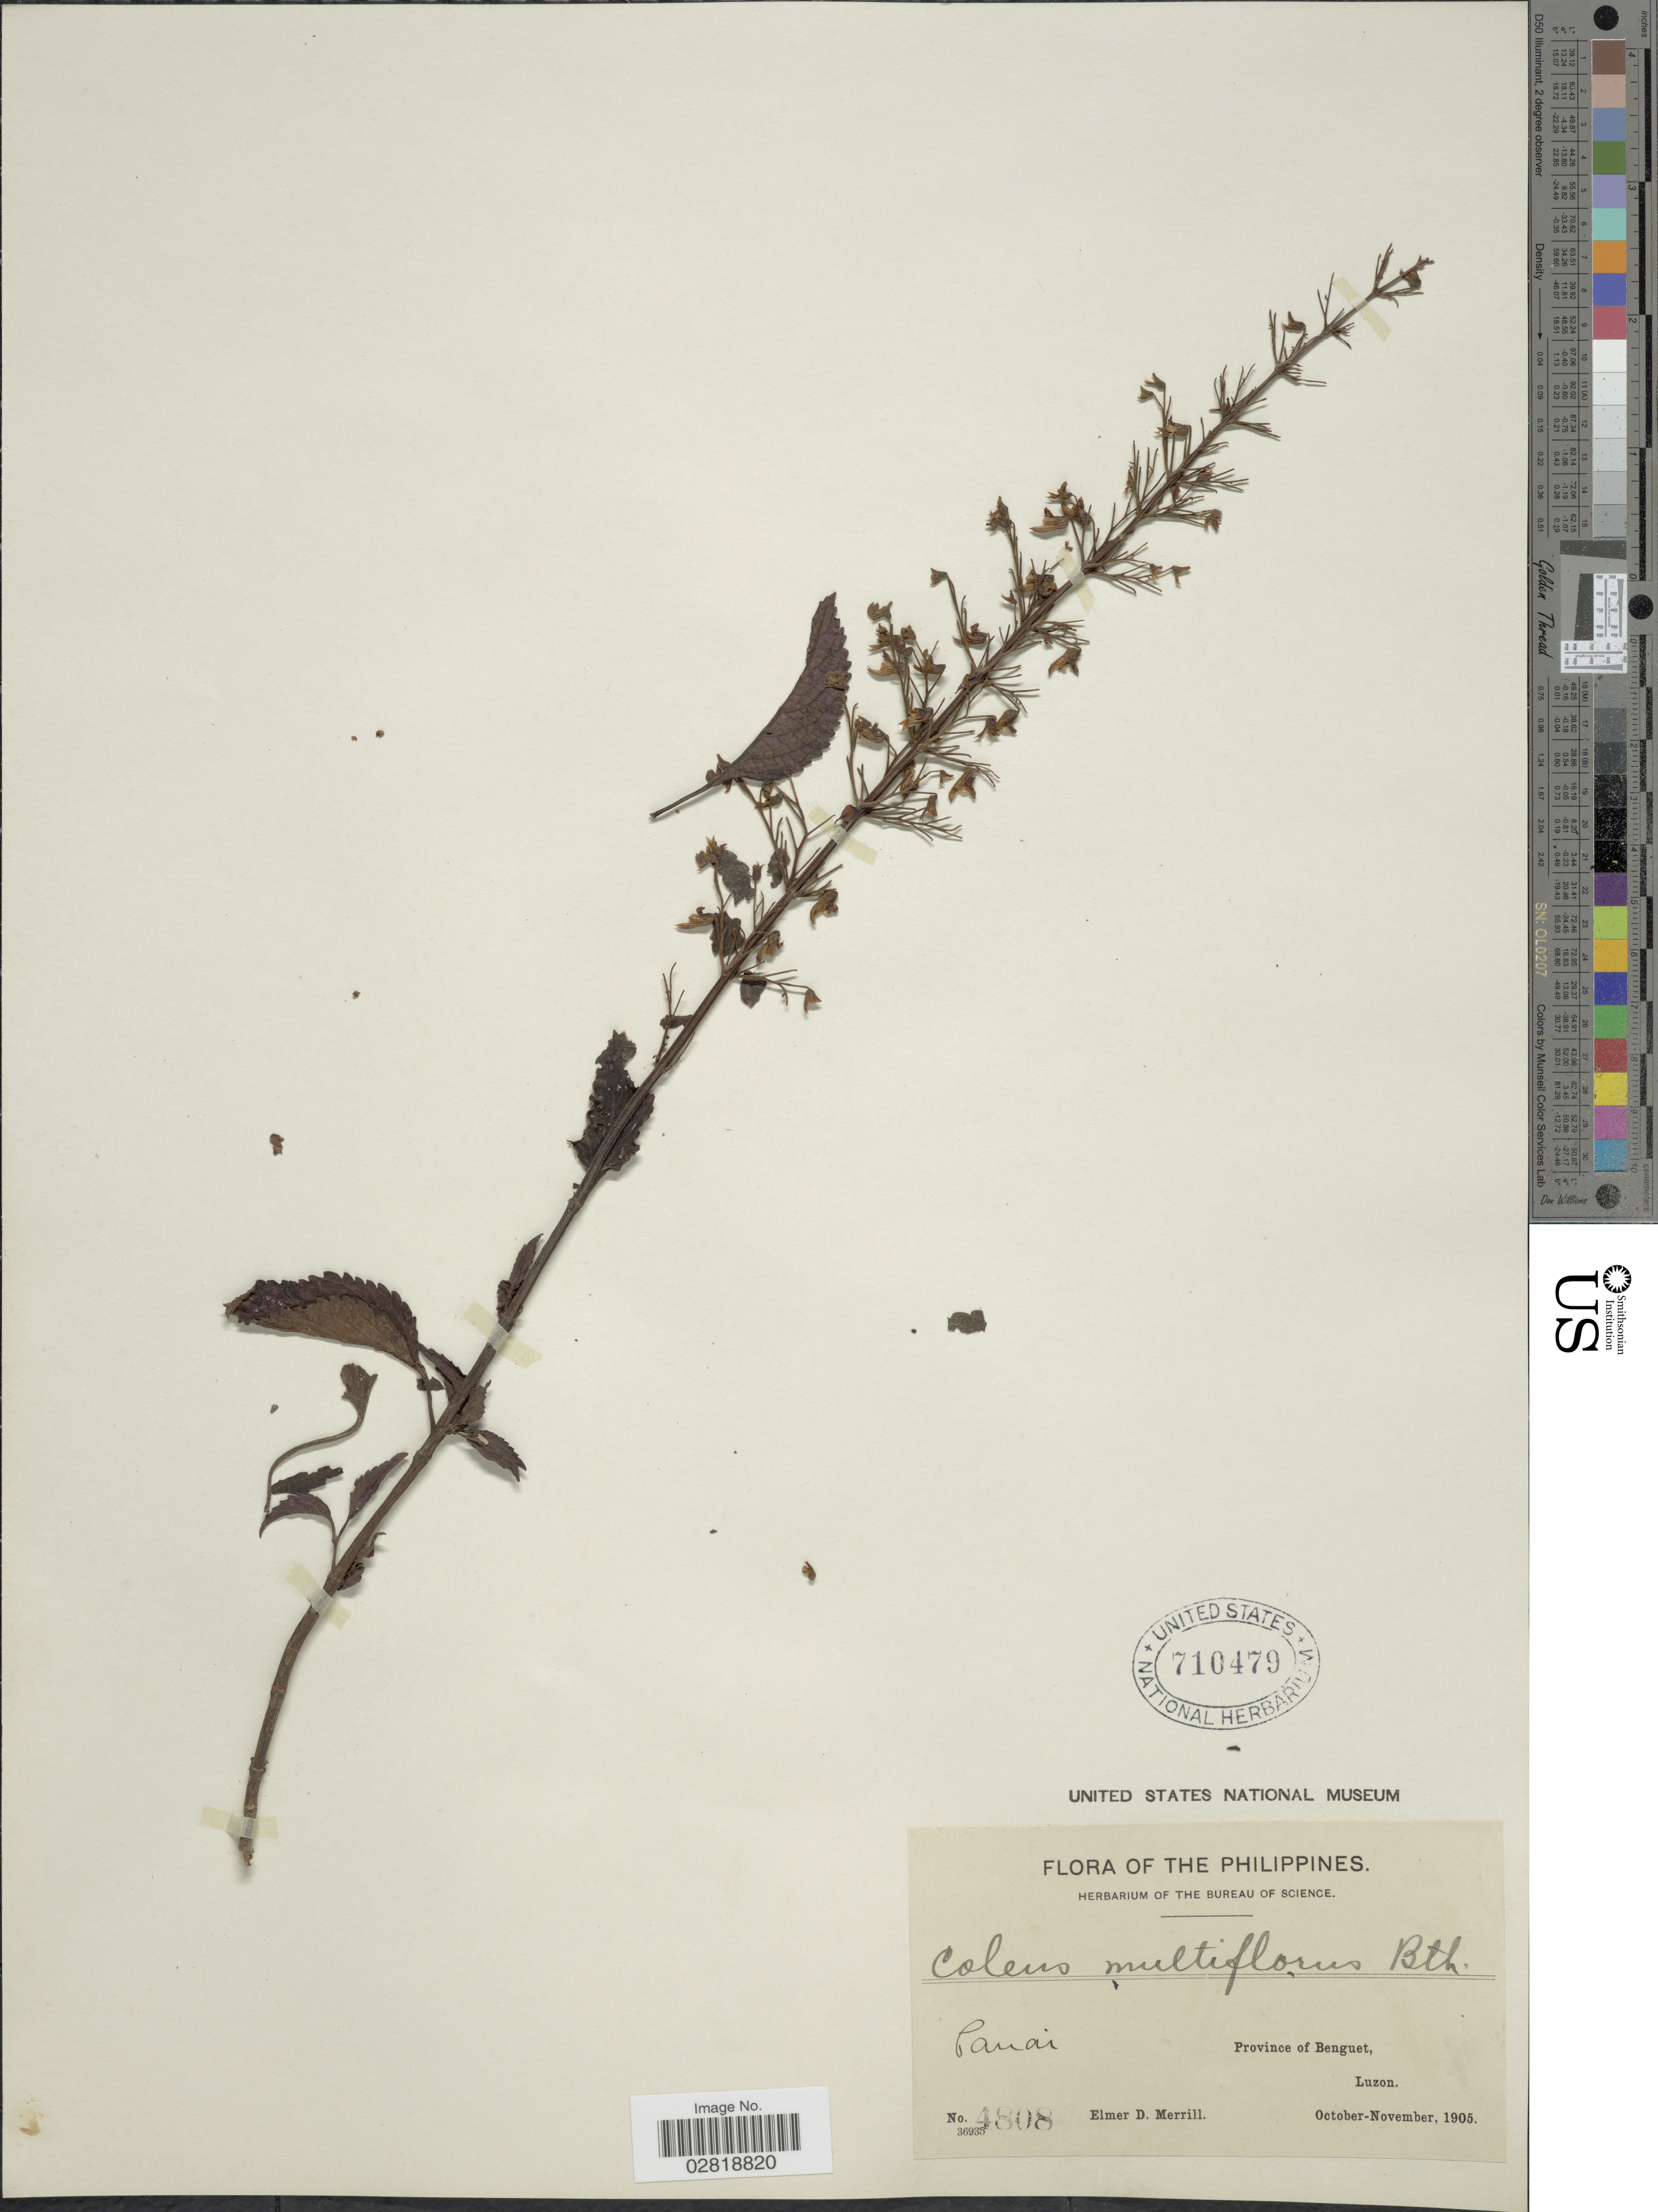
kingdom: Plantae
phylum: Tracheophyta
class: Magnoliopsida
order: Lamiales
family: Lamiaceae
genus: Plectranthus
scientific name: Plectranthus scutellarioides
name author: (L.) R. Br.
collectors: E. D. Merrill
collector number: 4808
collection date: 1905-10/1905-11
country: Philippines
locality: Province of Benguet, Luzon. Panai.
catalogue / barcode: US 710479